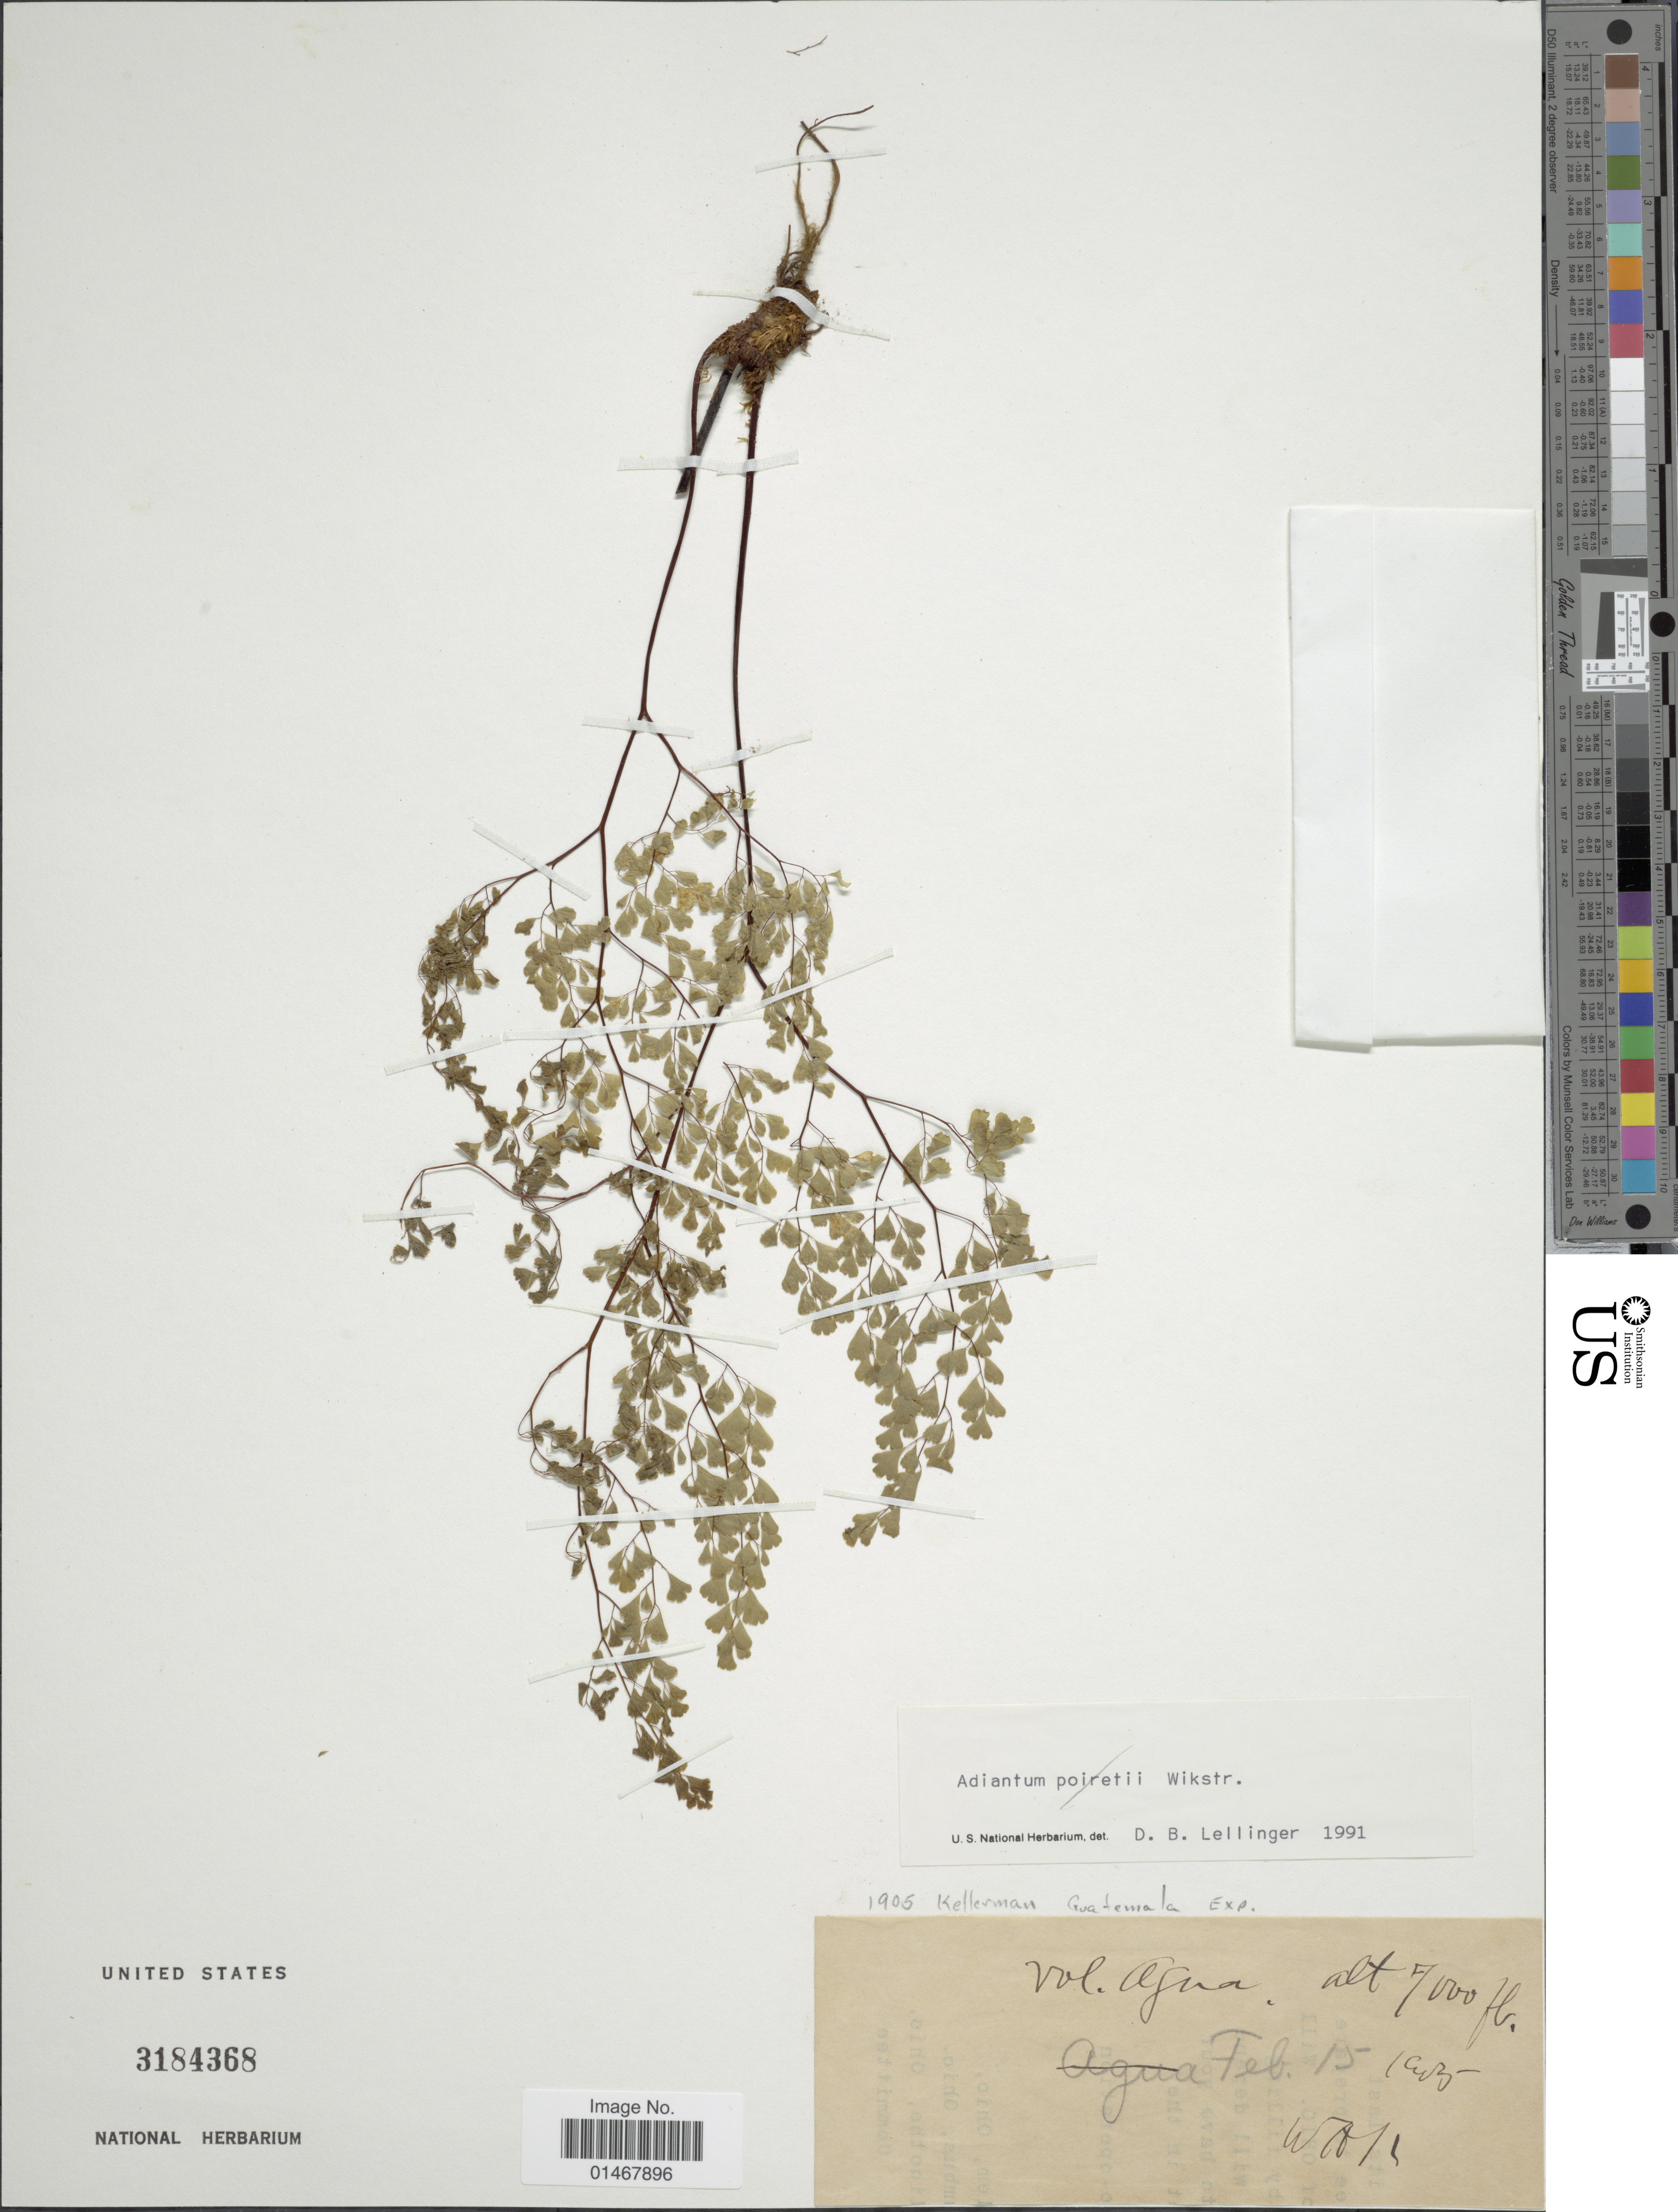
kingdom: Plantae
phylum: Tracheophyta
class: Polypodiopsida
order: Polypodiales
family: Pteridaceae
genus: Adiantum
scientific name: Adiantum raddianum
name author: C. Presl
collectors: W. A. Kellerman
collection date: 1905-02-15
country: Guatemala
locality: Volcan Agua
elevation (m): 2134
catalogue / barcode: US 3184368